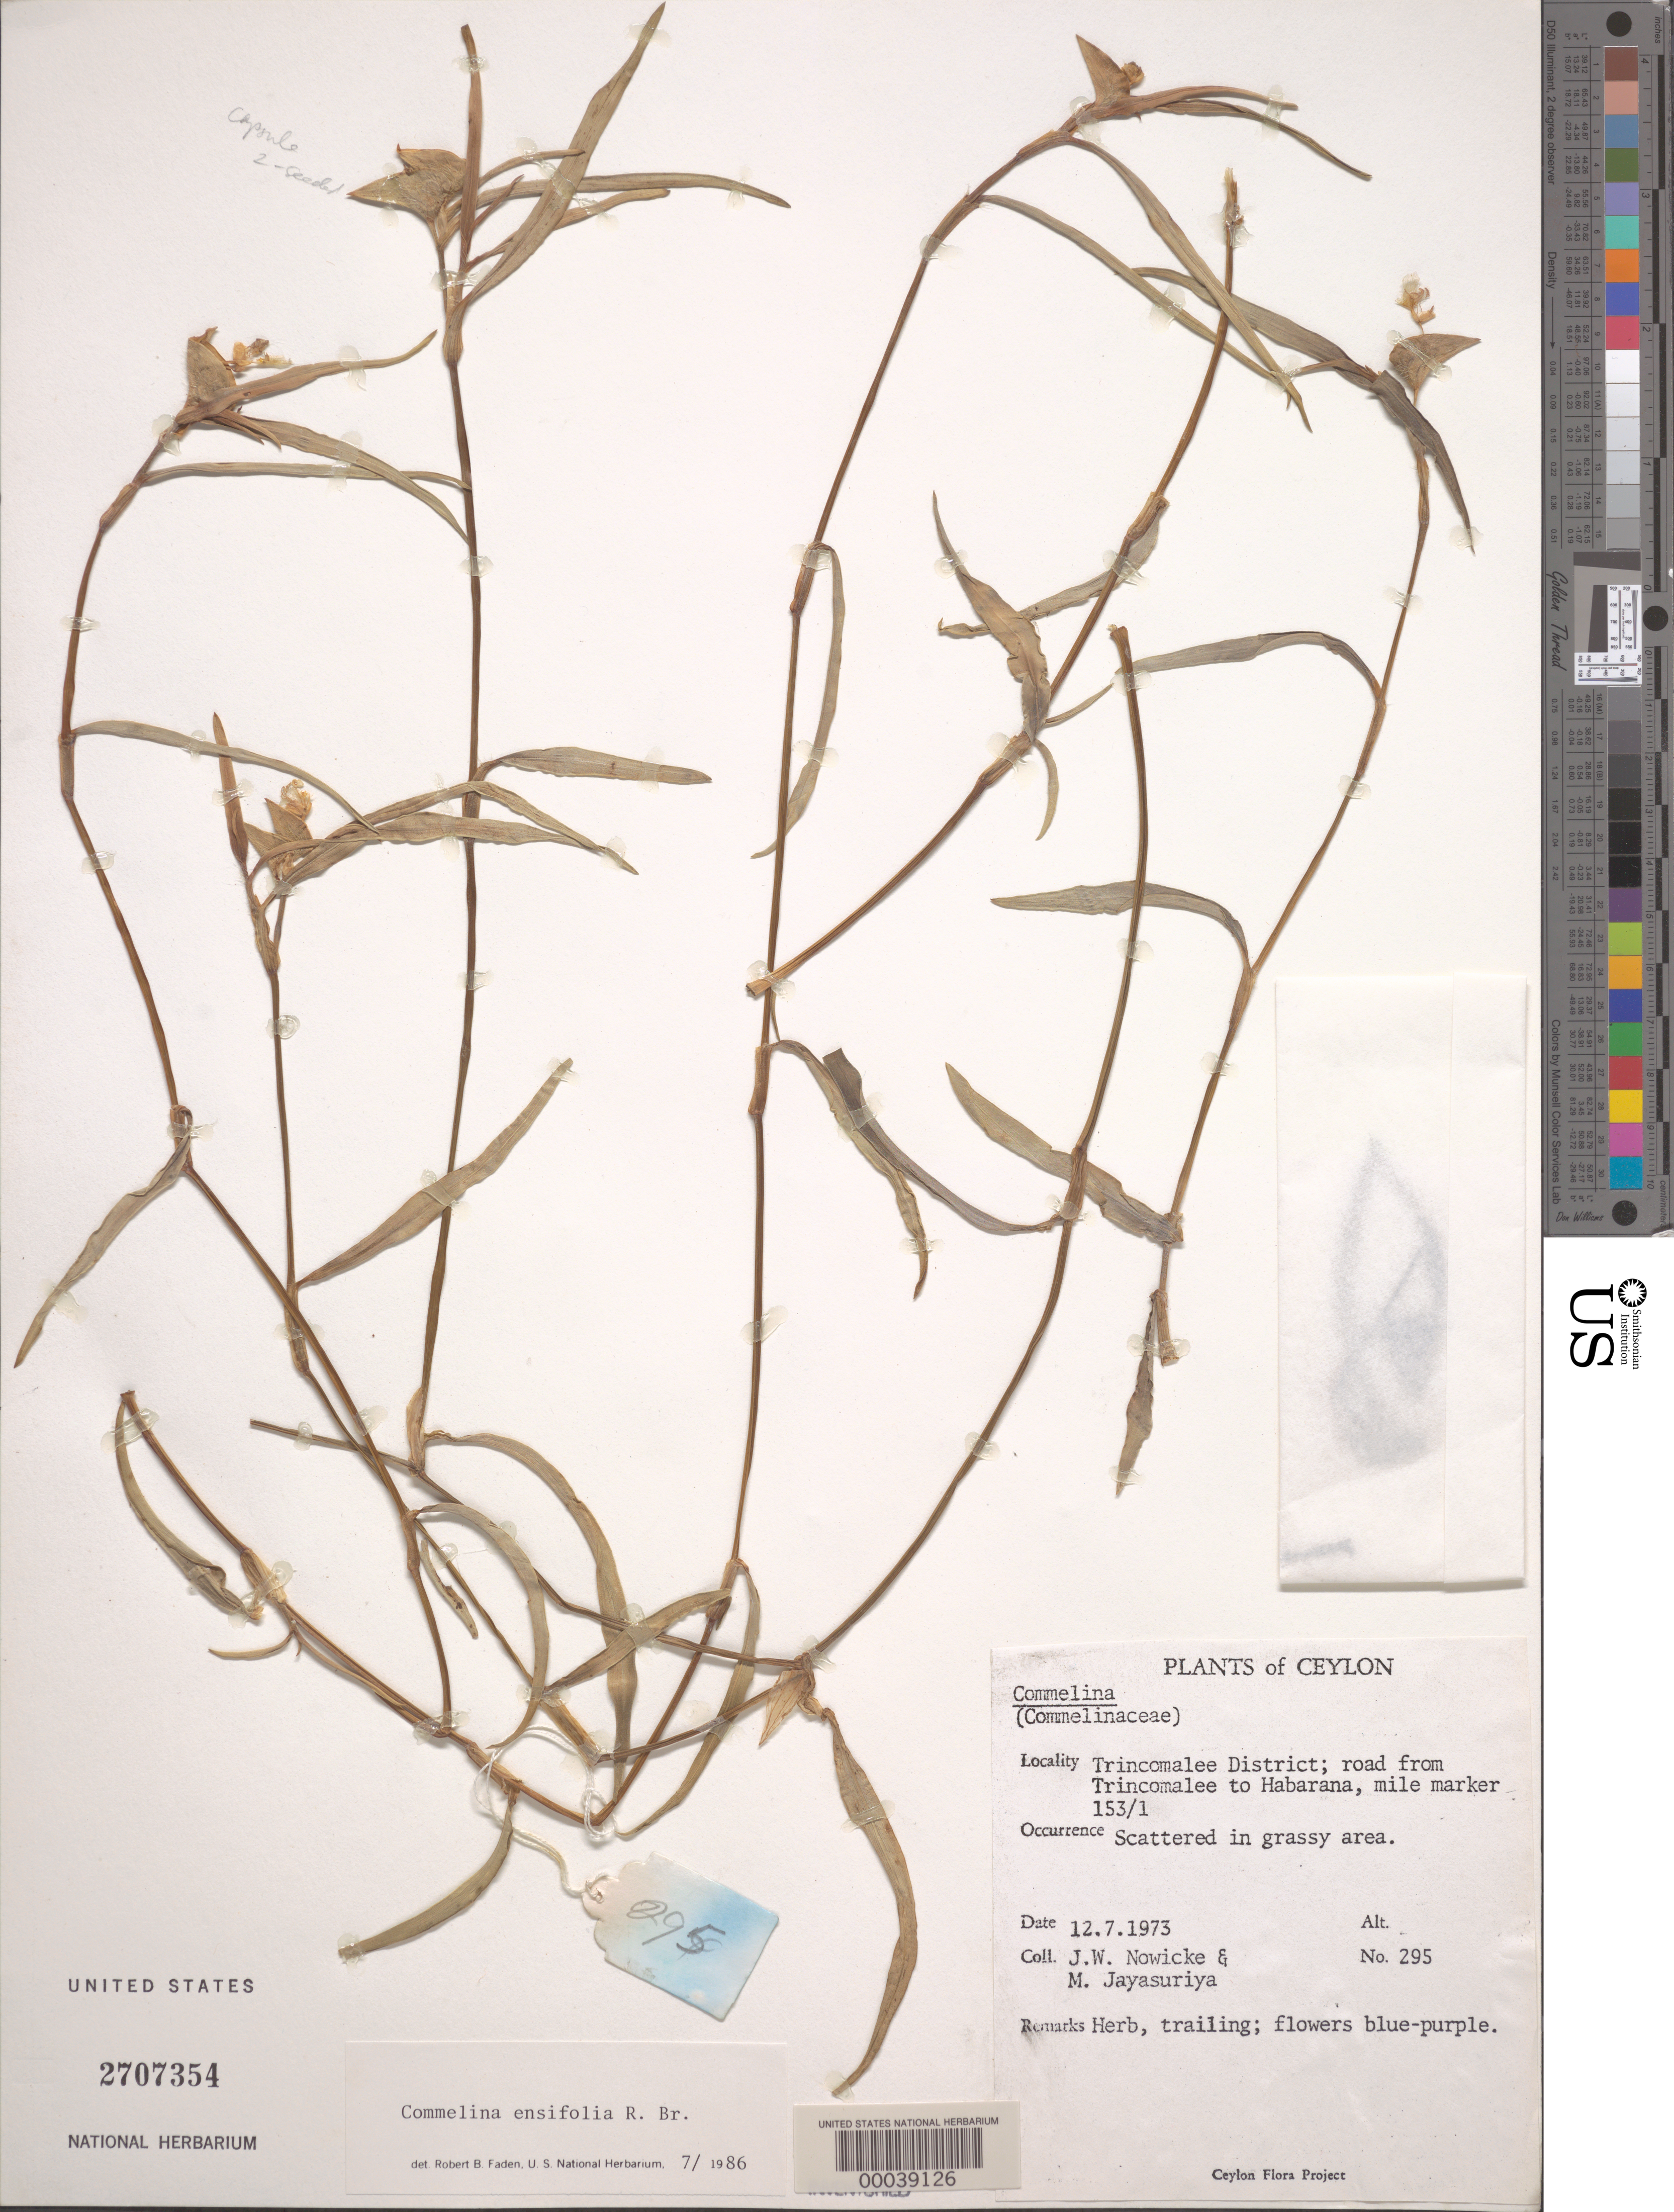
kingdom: Plantae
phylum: Tracheophyta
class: Liliopsida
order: Commelinales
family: Commelinaceae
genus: Commelina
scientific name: Commelina ensifolia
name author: R. Br.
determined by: Faden, Robert B., (US), Smithsonian Institution - National Museum of Natural History (UNITED STATES)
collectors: J. W. Nowicke & A. H. Jayasuriya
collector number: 295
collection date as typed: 12 Jul 1973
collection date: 1973-07-12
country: Sri Lanka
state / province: Eastern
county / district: Trincomalee Dist.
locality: Between trincomalee and habarana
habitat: Grassy roadside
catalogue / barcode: US 2707354